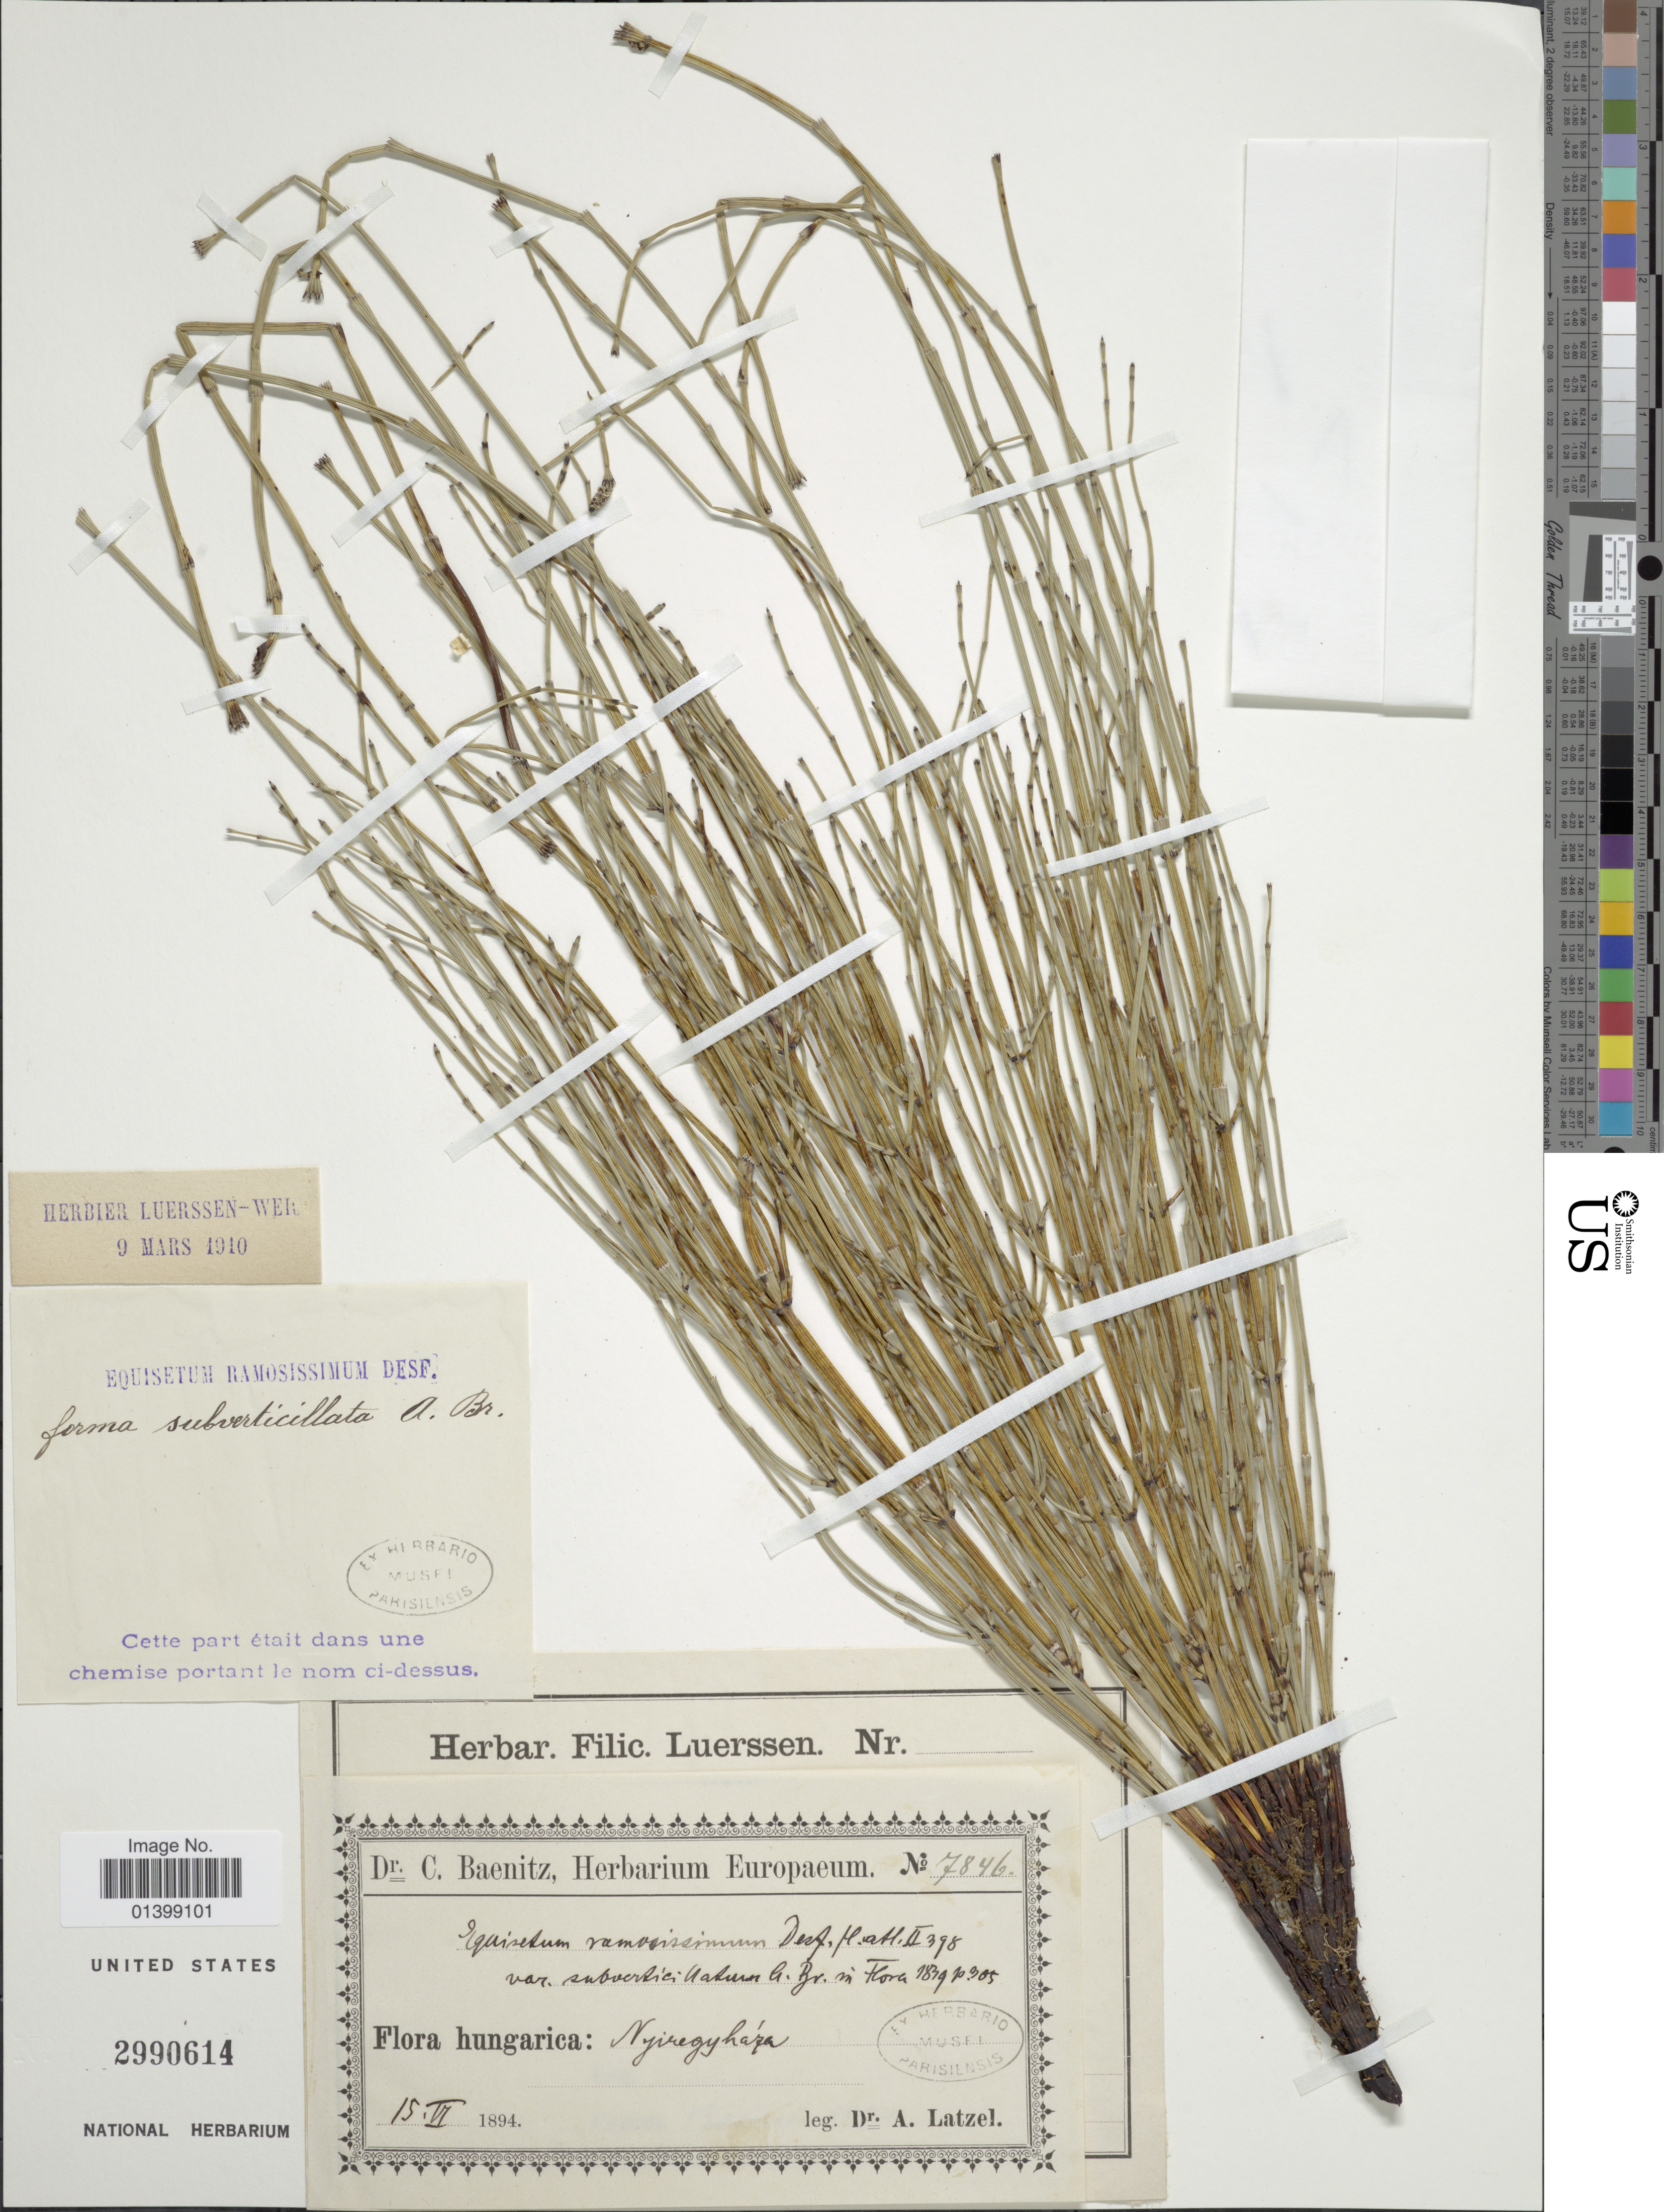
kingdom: Plantae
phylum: Tracheophyta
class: Polypodiopsida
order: Equisetales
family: Equisetaceae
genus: Equisetum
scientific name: Equisetum ramosissimum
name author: Desf.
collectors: A. Latzel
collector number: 7846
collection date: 1894-06-15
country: Hungary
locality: Nyiregyhaza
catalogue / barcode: US 2990614